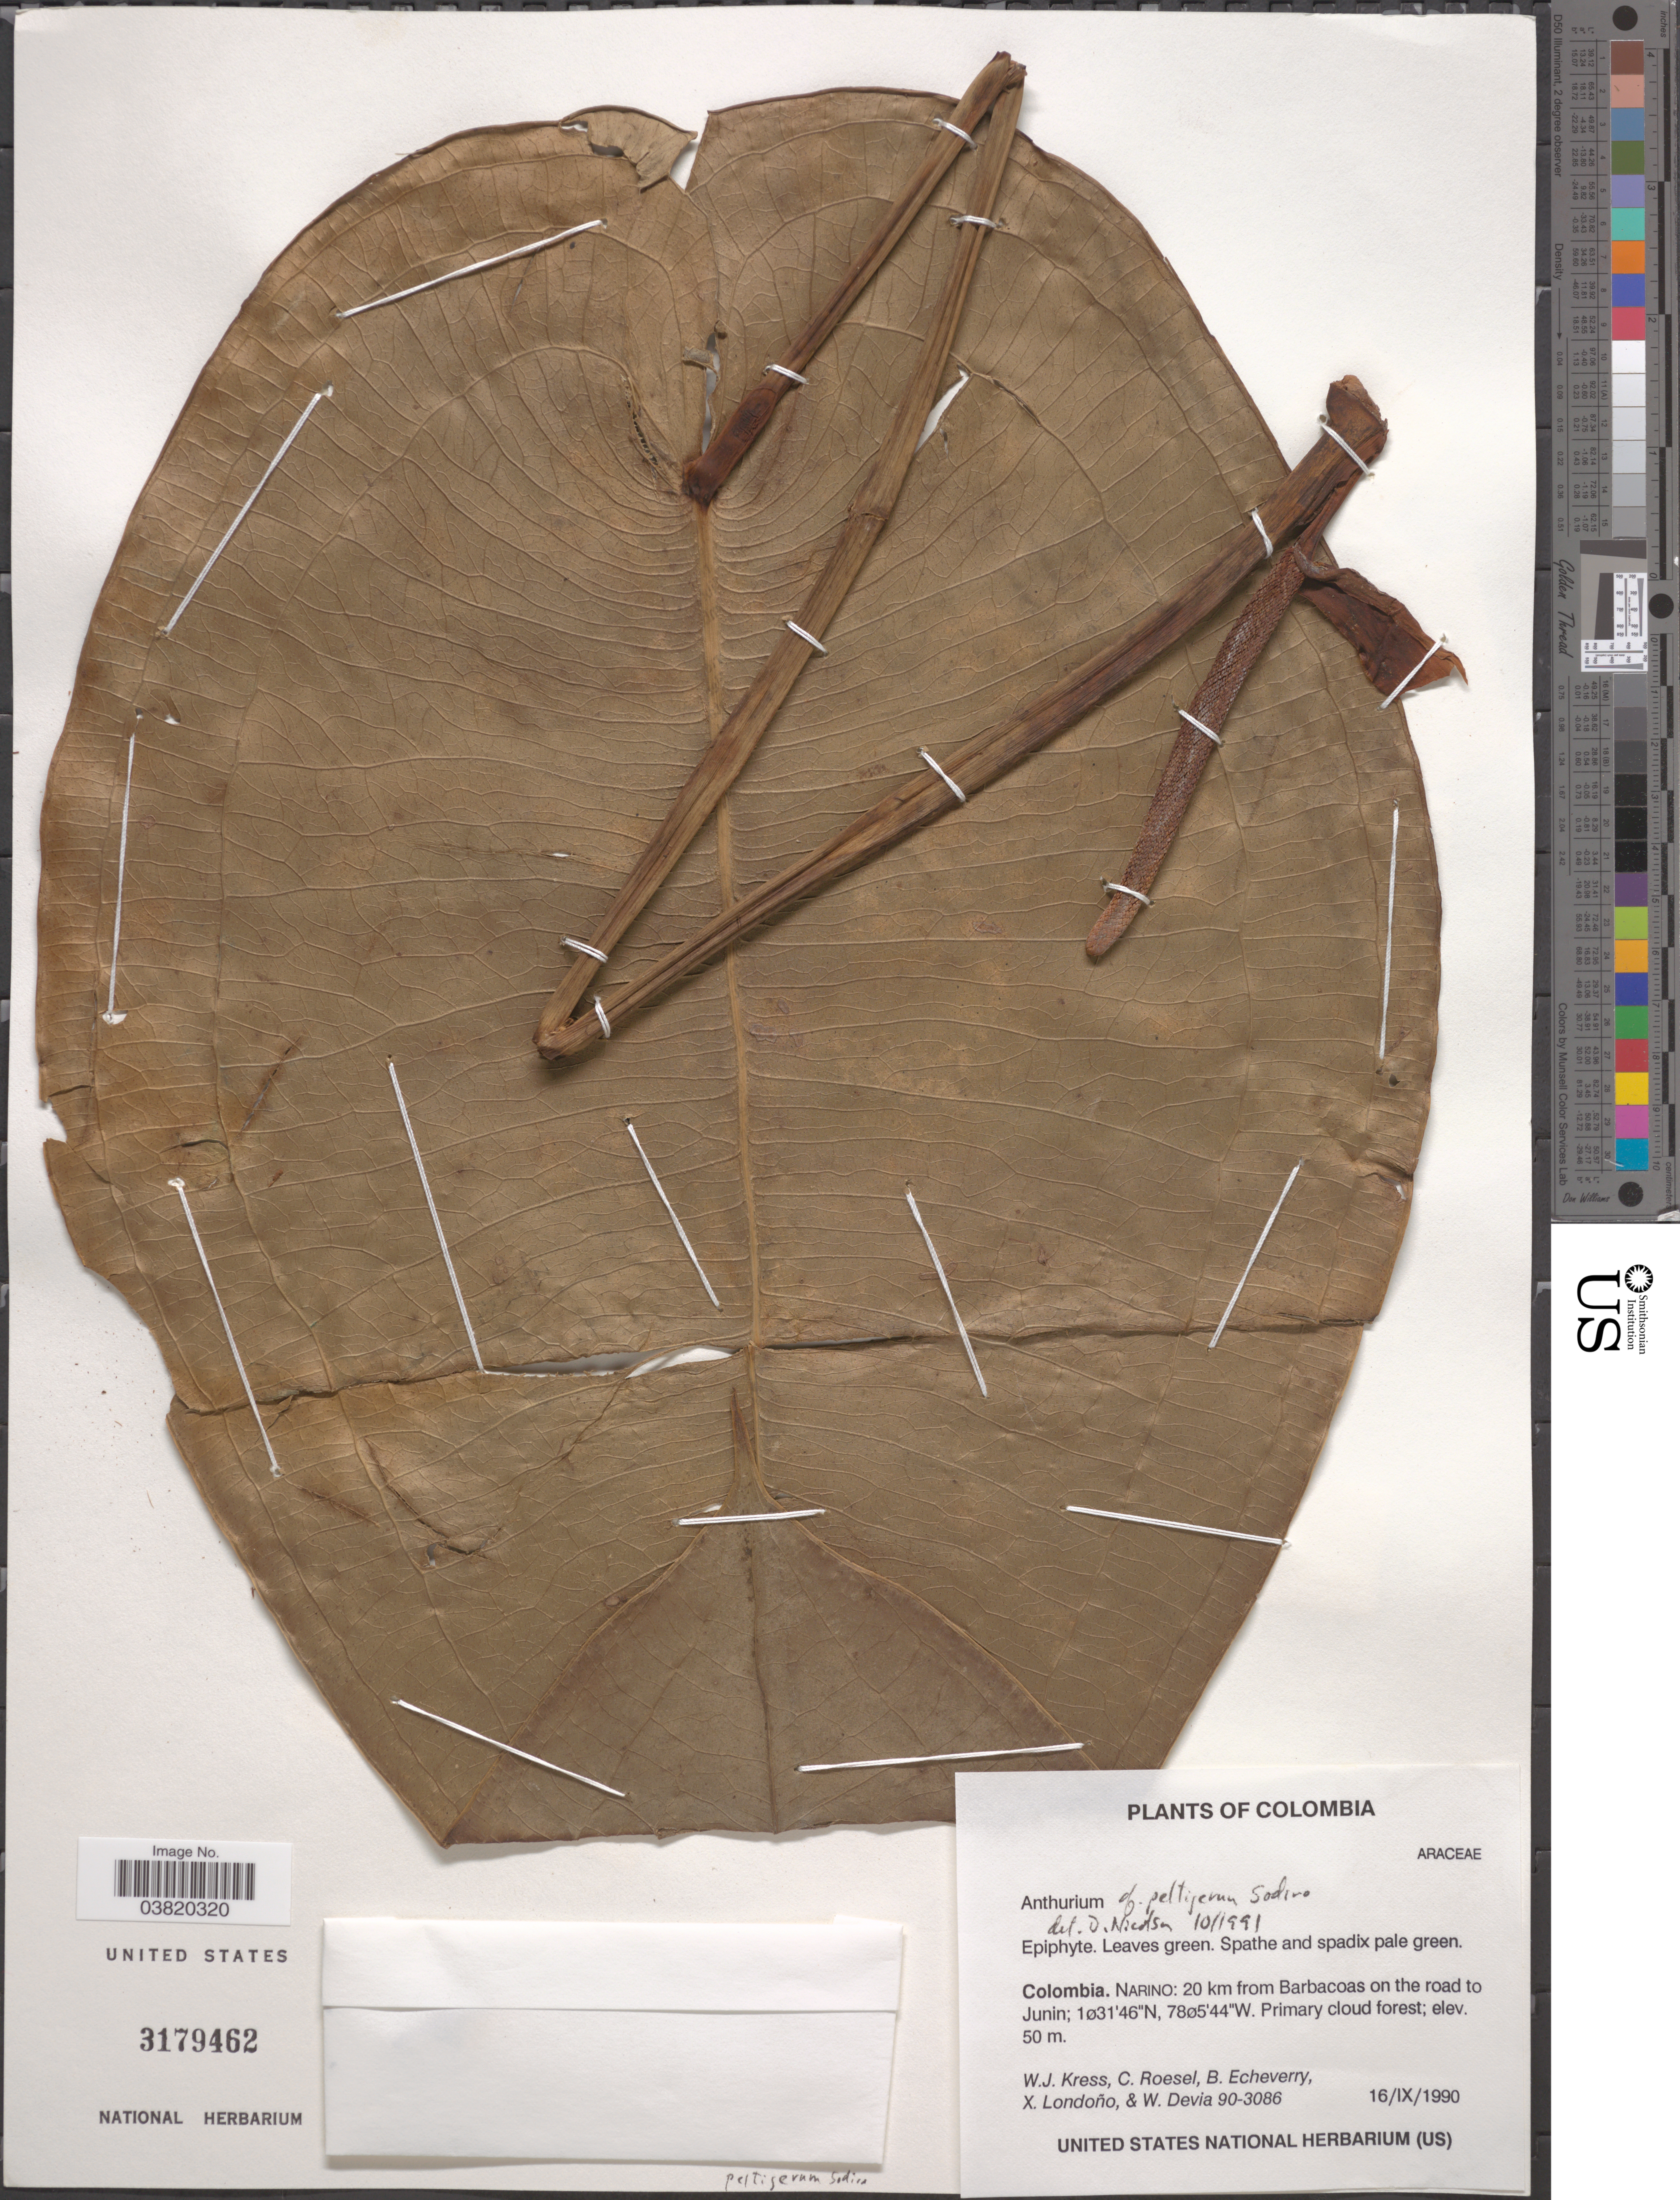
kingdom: Plantae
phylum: Tracheophyta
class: Liliopsida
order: Alismatales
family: Araceae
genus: Anthurium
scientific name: Anthurium peltigerum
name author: Sodiro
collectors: W. J. Kress, C. S. Roesel, B. Echeverry, X. Londoño & W. Devia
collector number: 90-3086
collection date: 1990-09-16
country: Colombia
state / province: Nariño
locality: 20 km from Barbacoas on the road to Junin.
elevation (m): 50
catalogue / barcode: US 3179462